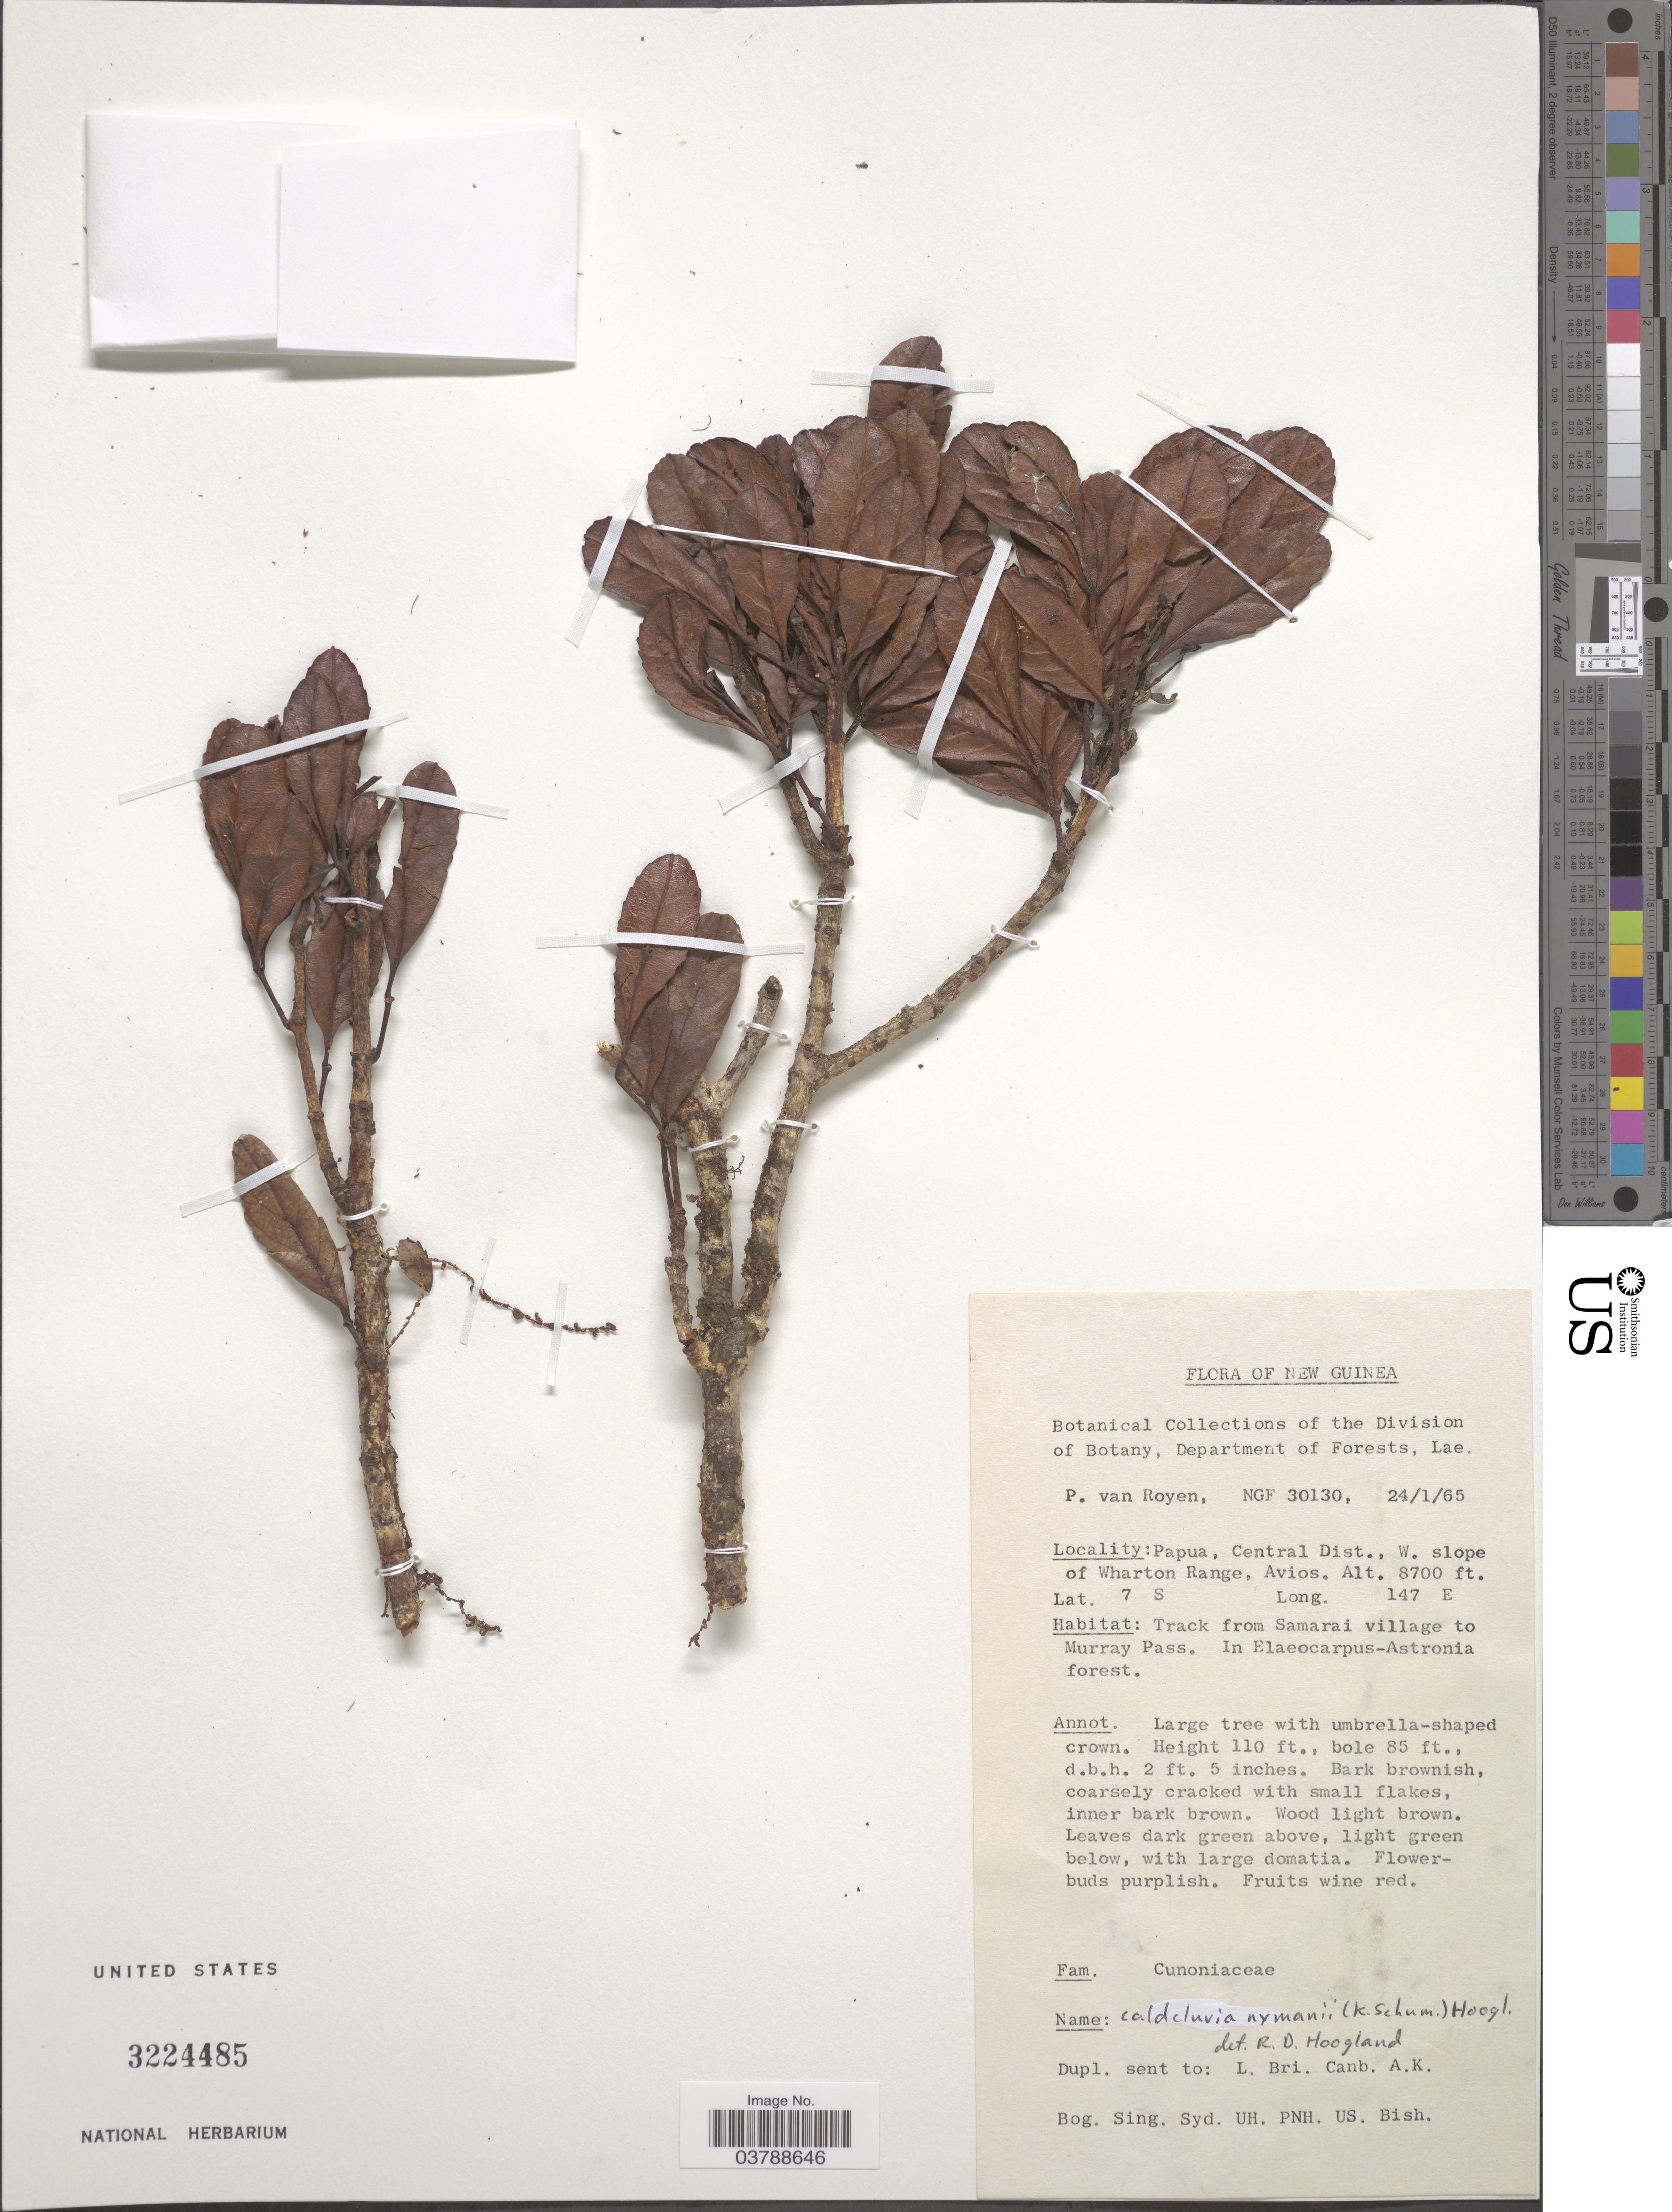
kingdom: Plantae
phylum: Tracheophyta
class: Magnoliopsida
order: Oxalidales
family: Cunoniaceae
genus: Opocunonia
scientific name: Opocunonia nymanii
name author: (K. Schum.) Schltr.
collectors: P. van Royen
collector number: NGF30130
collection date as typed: Transcribed d/m/y: 24/1/65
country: Papua New Guinea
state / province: Central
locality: New Guinea. Papua, Central Dist., W. slope of Wharton Range, Avios. Track from Samarai village to Murray Pass.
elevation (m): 2652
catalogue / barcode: US 3224485